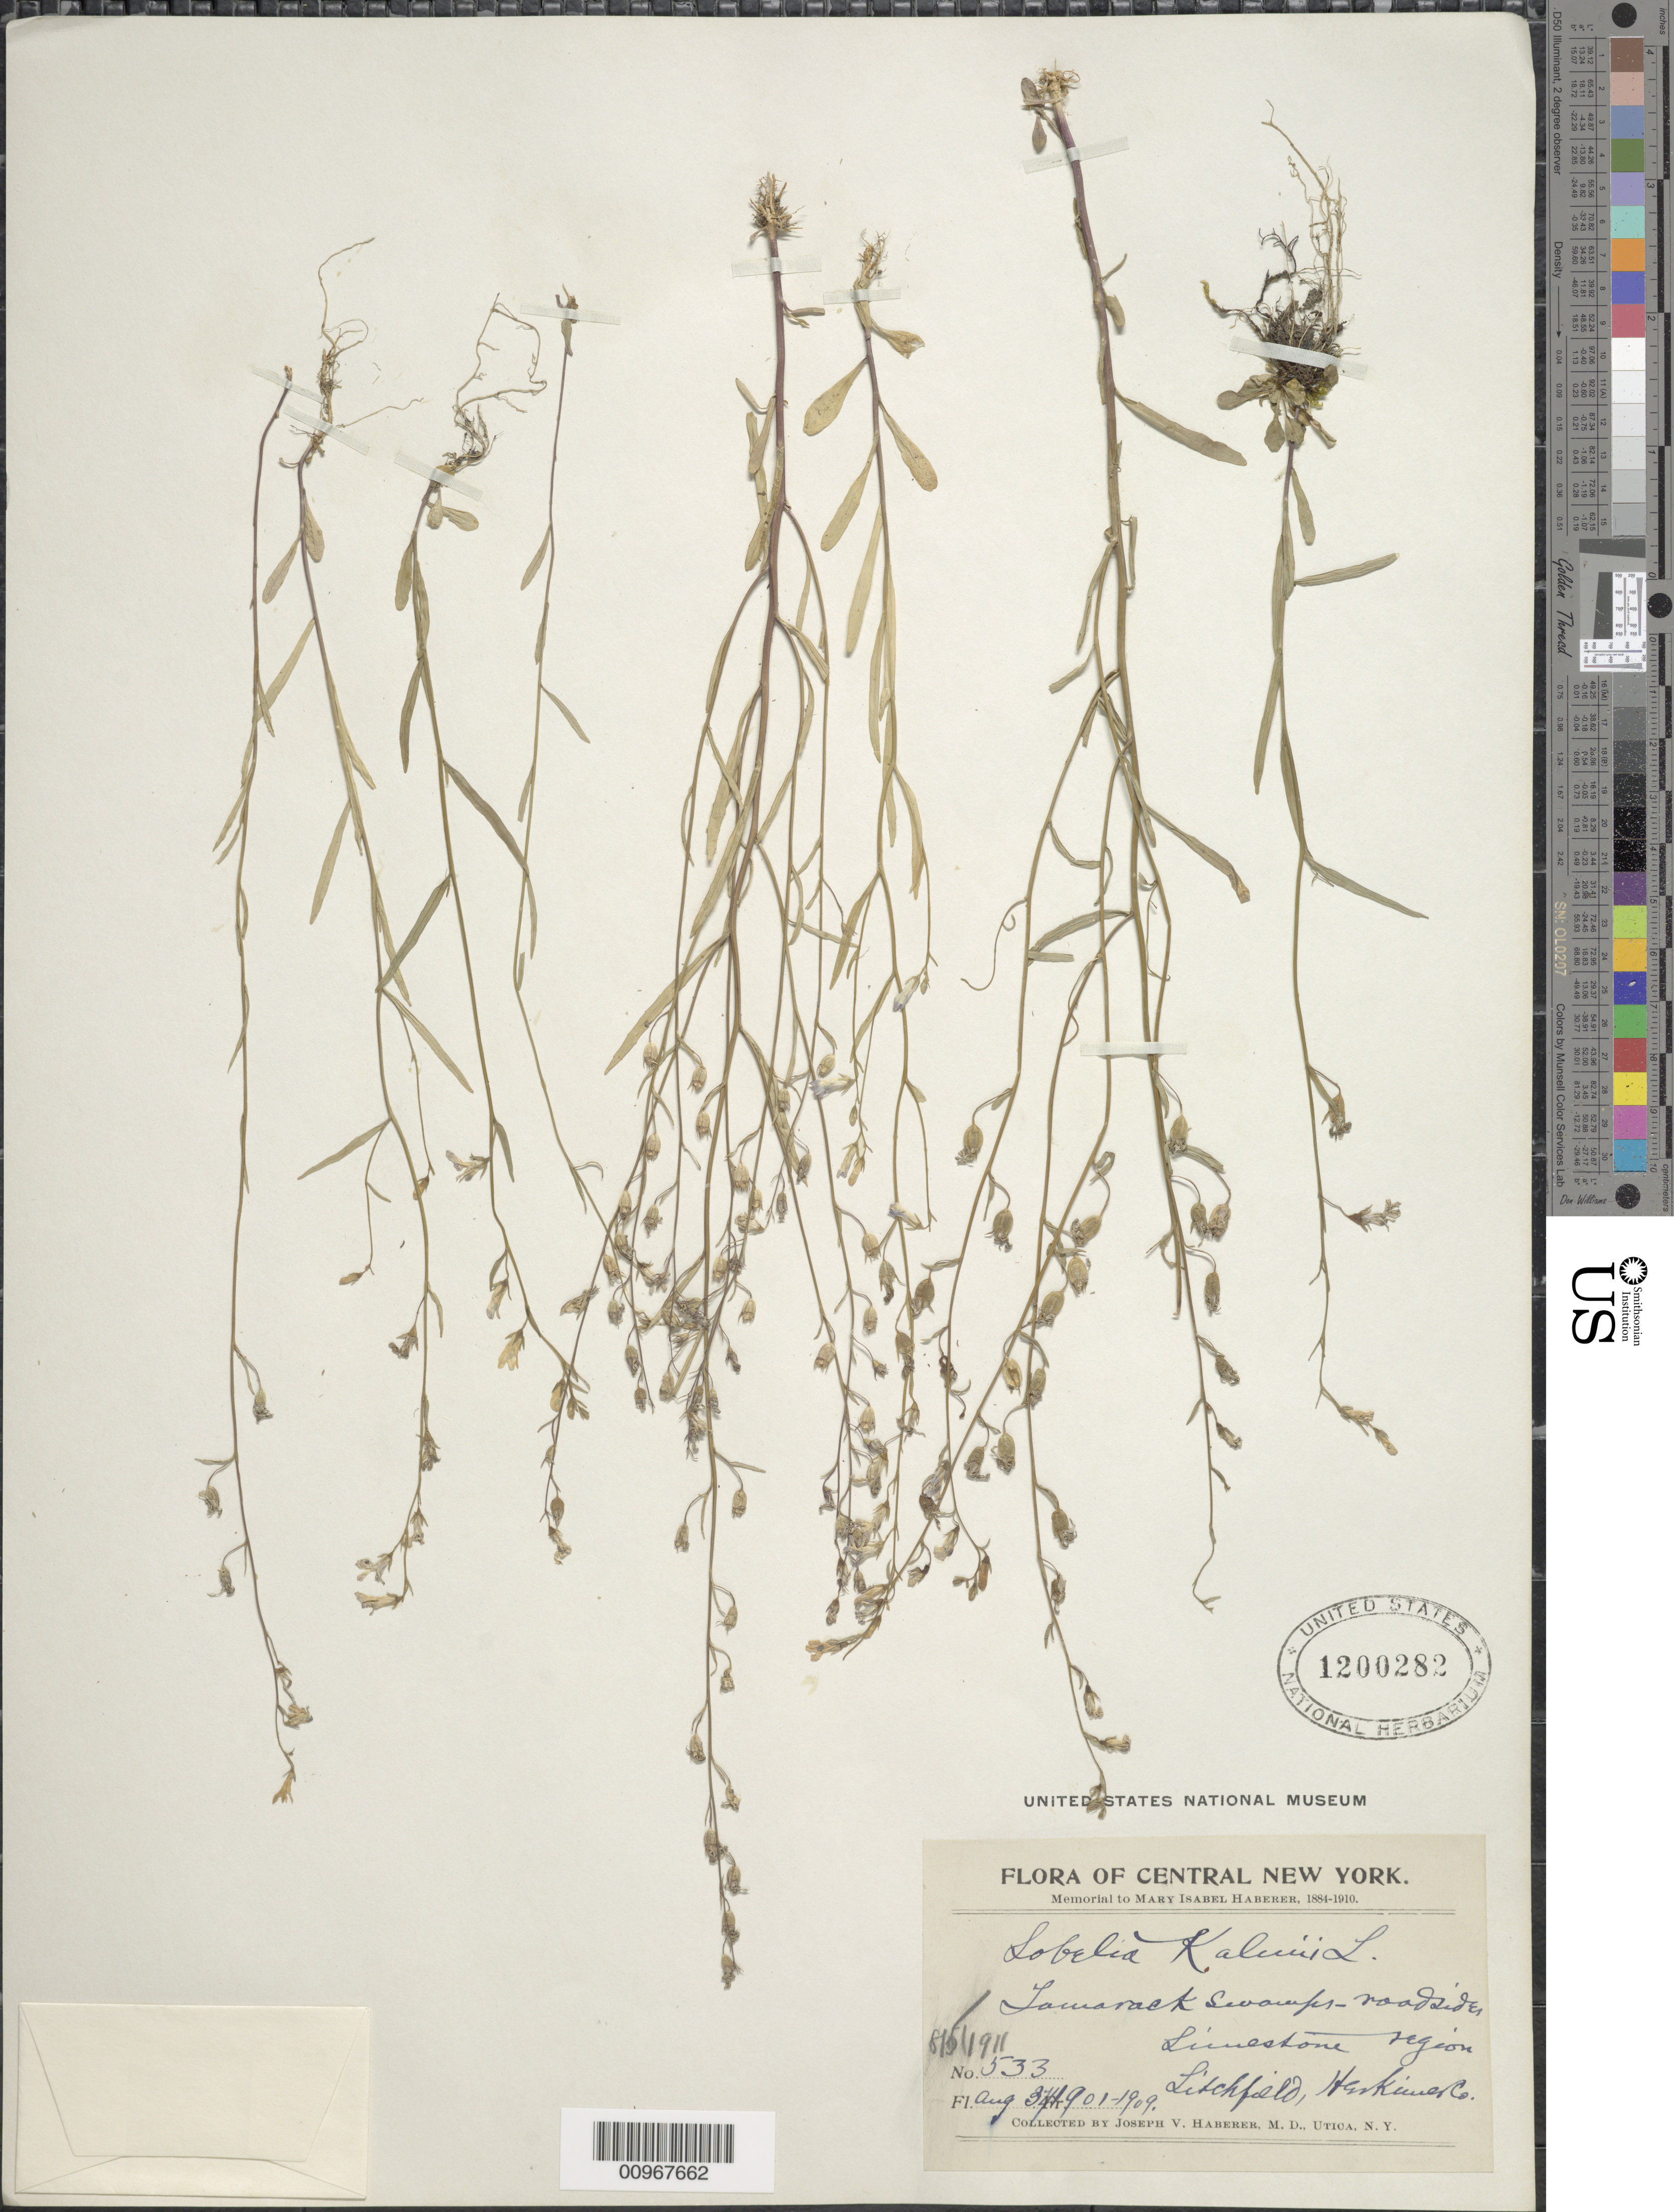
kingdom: Plantae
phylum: Tracheophyta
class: Magnoliopsida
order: Asterales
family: Campanulaceae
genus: Lobelia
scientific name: Lobelia kalmii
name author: L.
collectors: J. V. Haberer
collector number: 533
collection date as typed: Aug. 3, 1901 - 1909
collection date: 1901-08-03/1909-08-03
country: United States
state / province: New York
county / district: Herkimer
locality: Litchfield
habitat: roadisde, limestone region, tamarack swamps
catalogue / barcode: US 1200282